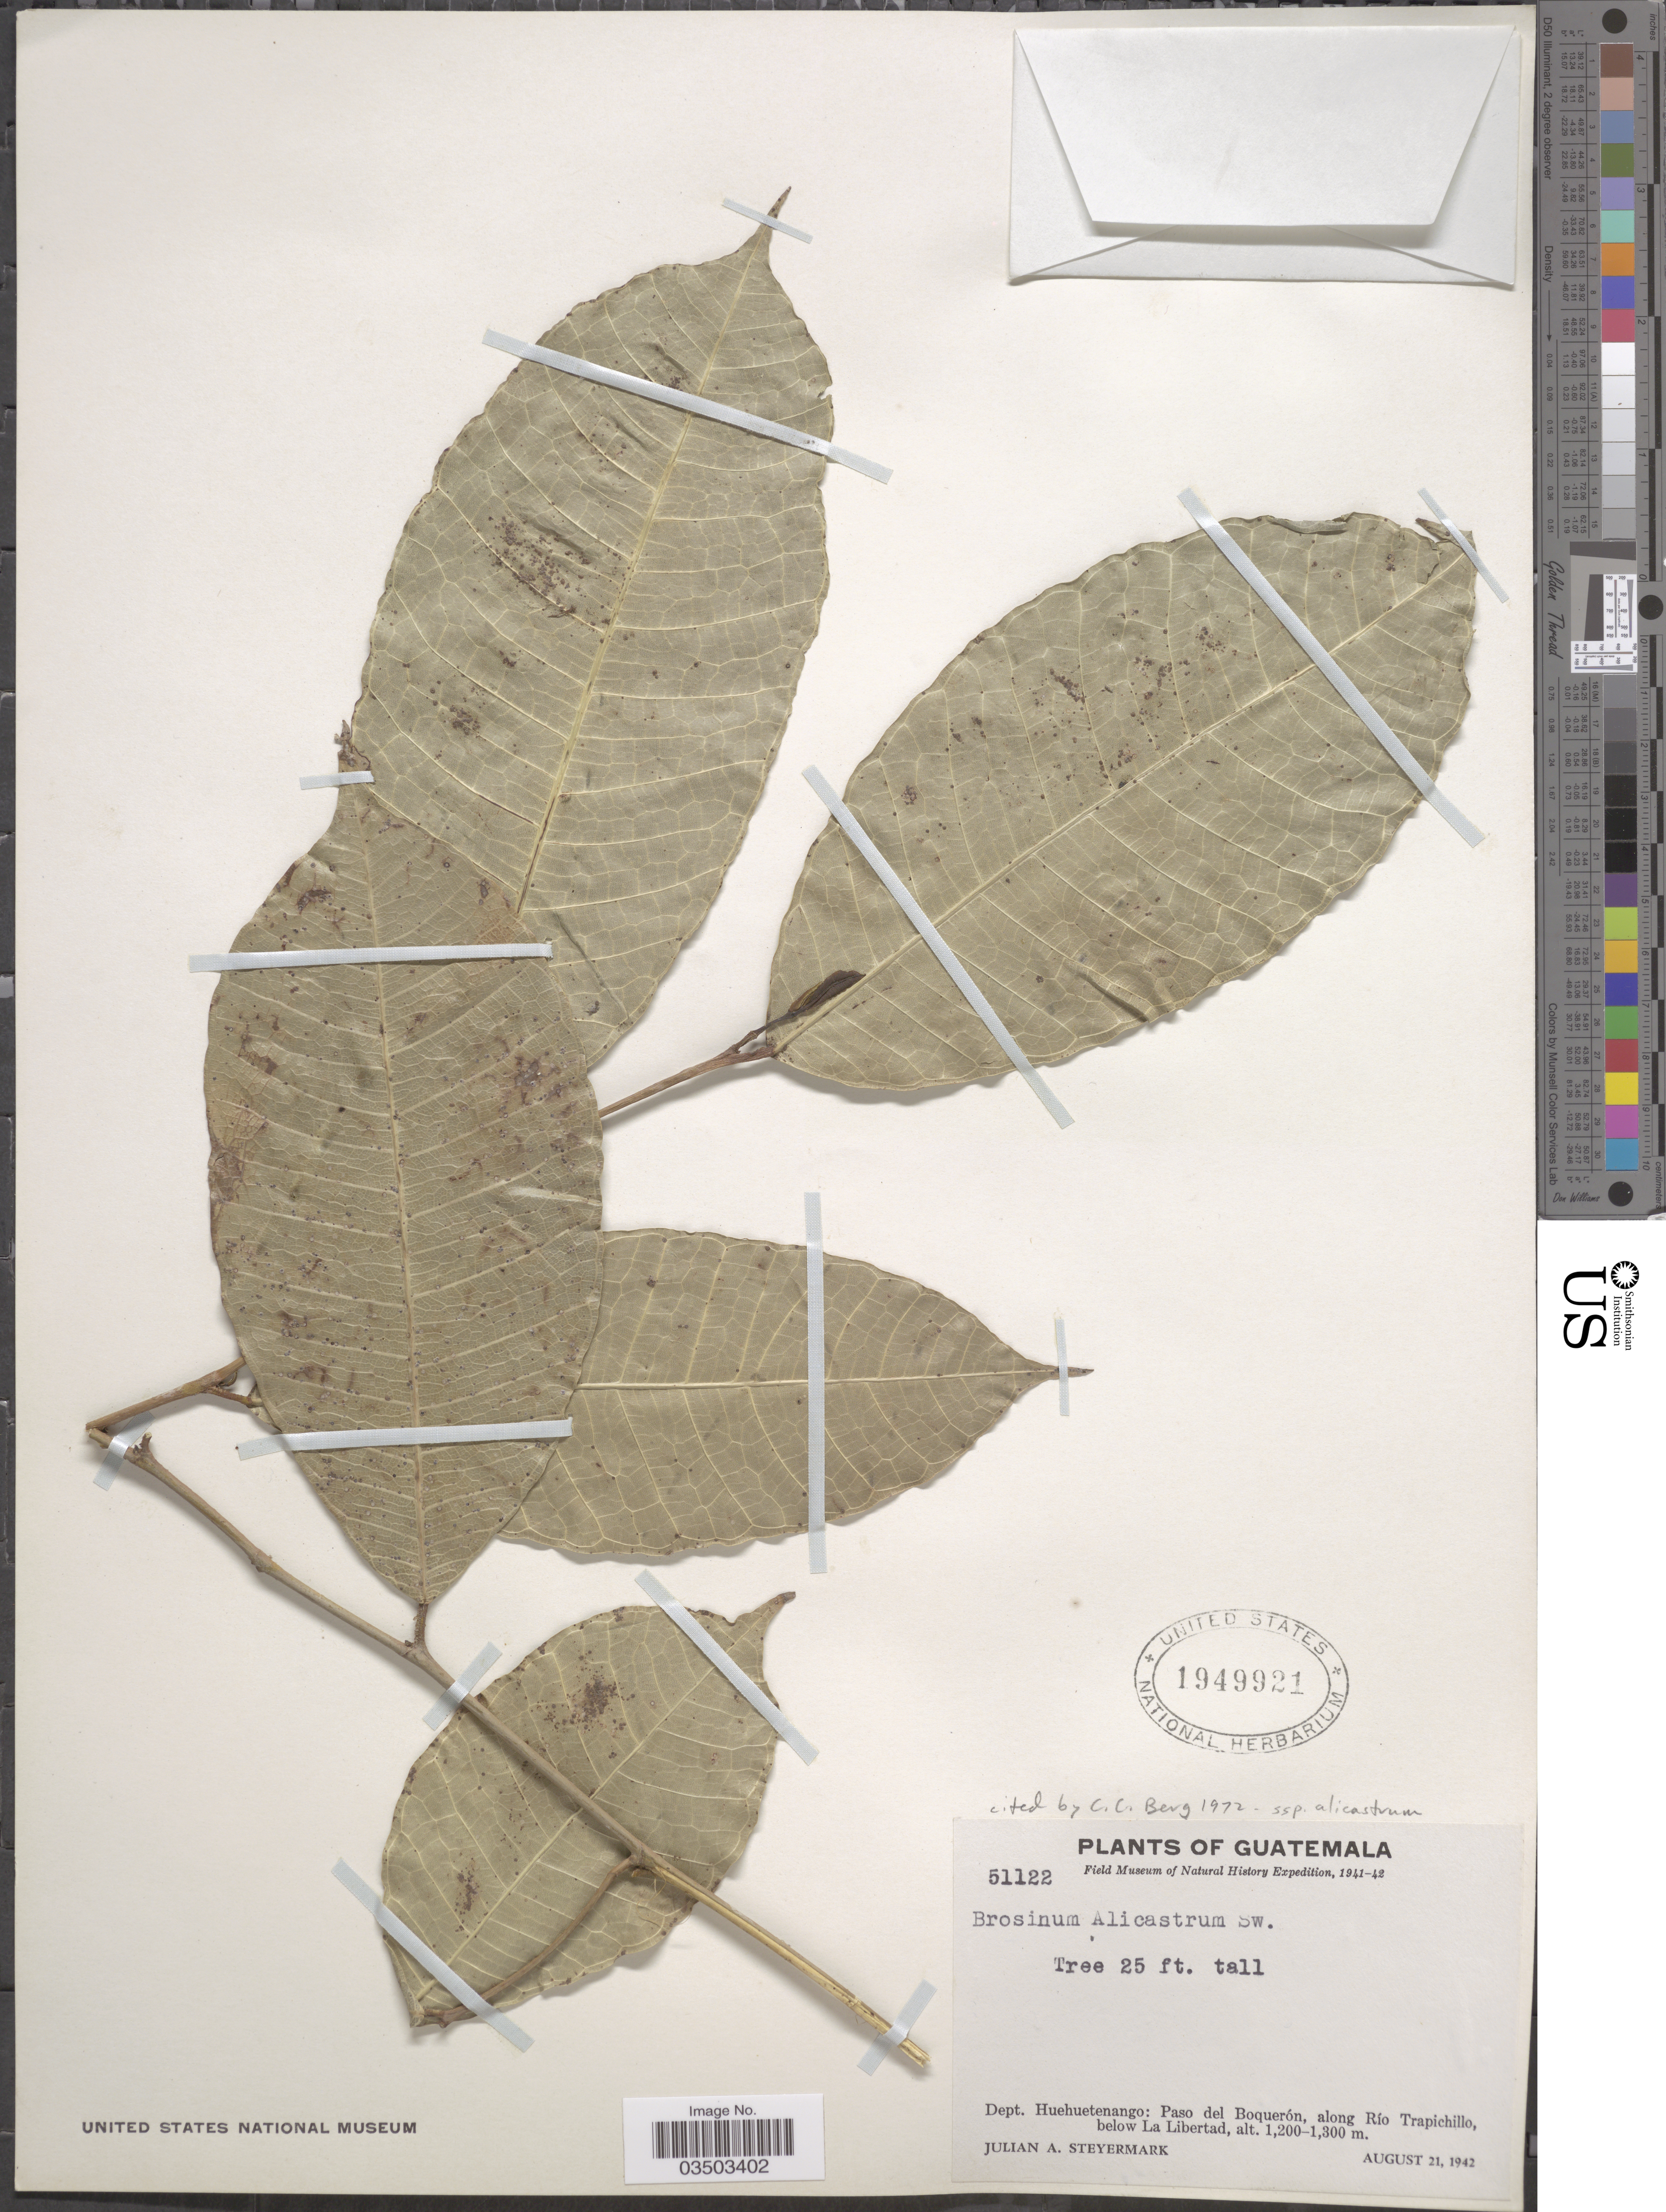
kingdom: Plantae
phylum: Tracheophyta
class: Magnoliopsida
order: Rosales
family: Moraceae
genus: Brosimum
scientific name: Brosimum alicastrum subsp. alicastrum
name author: Sw.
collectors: J. Steyermark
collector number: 51122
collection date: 1942-08-21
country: Guatemala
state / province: Huehuetenango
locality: Dept. Huehuetenango: Paso del Boquerón, along Río Trapichillo, below La Libertad.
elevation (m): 1200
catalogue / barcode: US 1949921